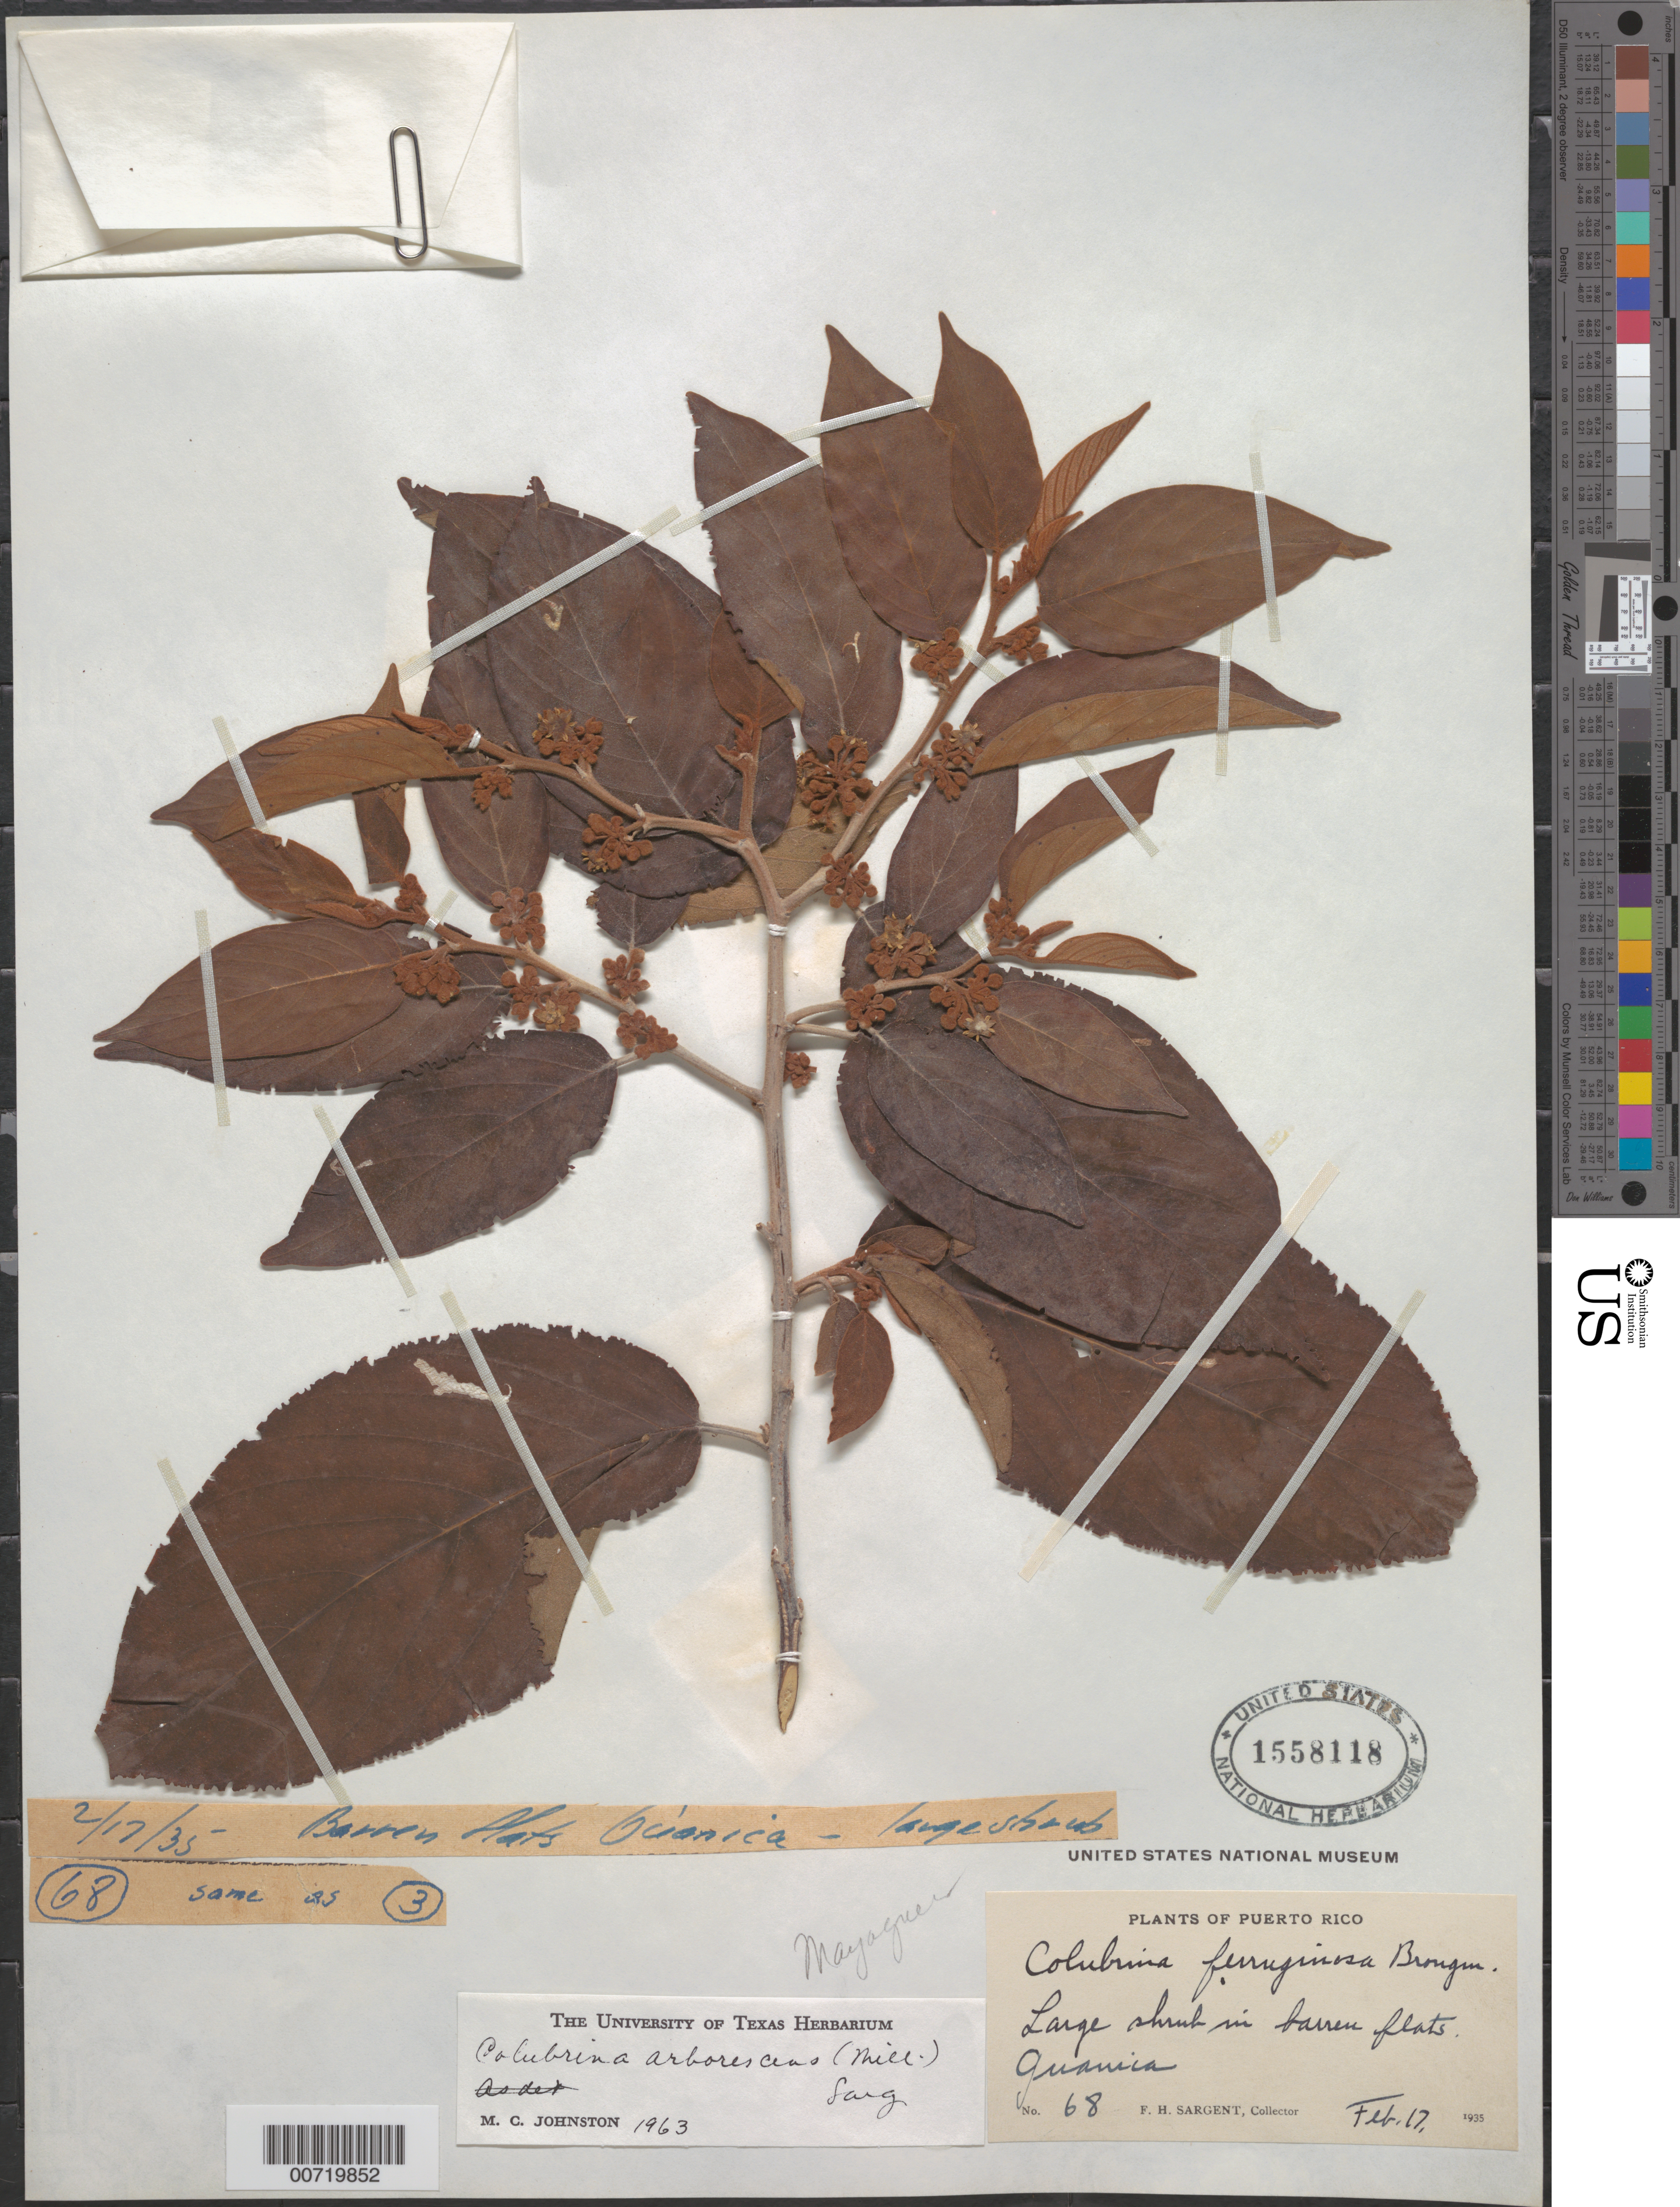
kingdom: Plantae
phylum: Tracheophyta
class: Magnoliopsida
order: Rosales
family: Rhamnaceae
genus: Colubrina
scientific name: Colubrina arborescens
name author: (Mill.) Sarg.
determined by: Johnston, Marshall C.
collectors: F. H. Sargent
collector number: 68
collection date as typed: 17 Feb 1935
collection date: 1935-02-17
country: Puerto Rico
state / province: Guánica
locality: Guanica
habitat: Barren flats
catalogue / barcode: US 1558118